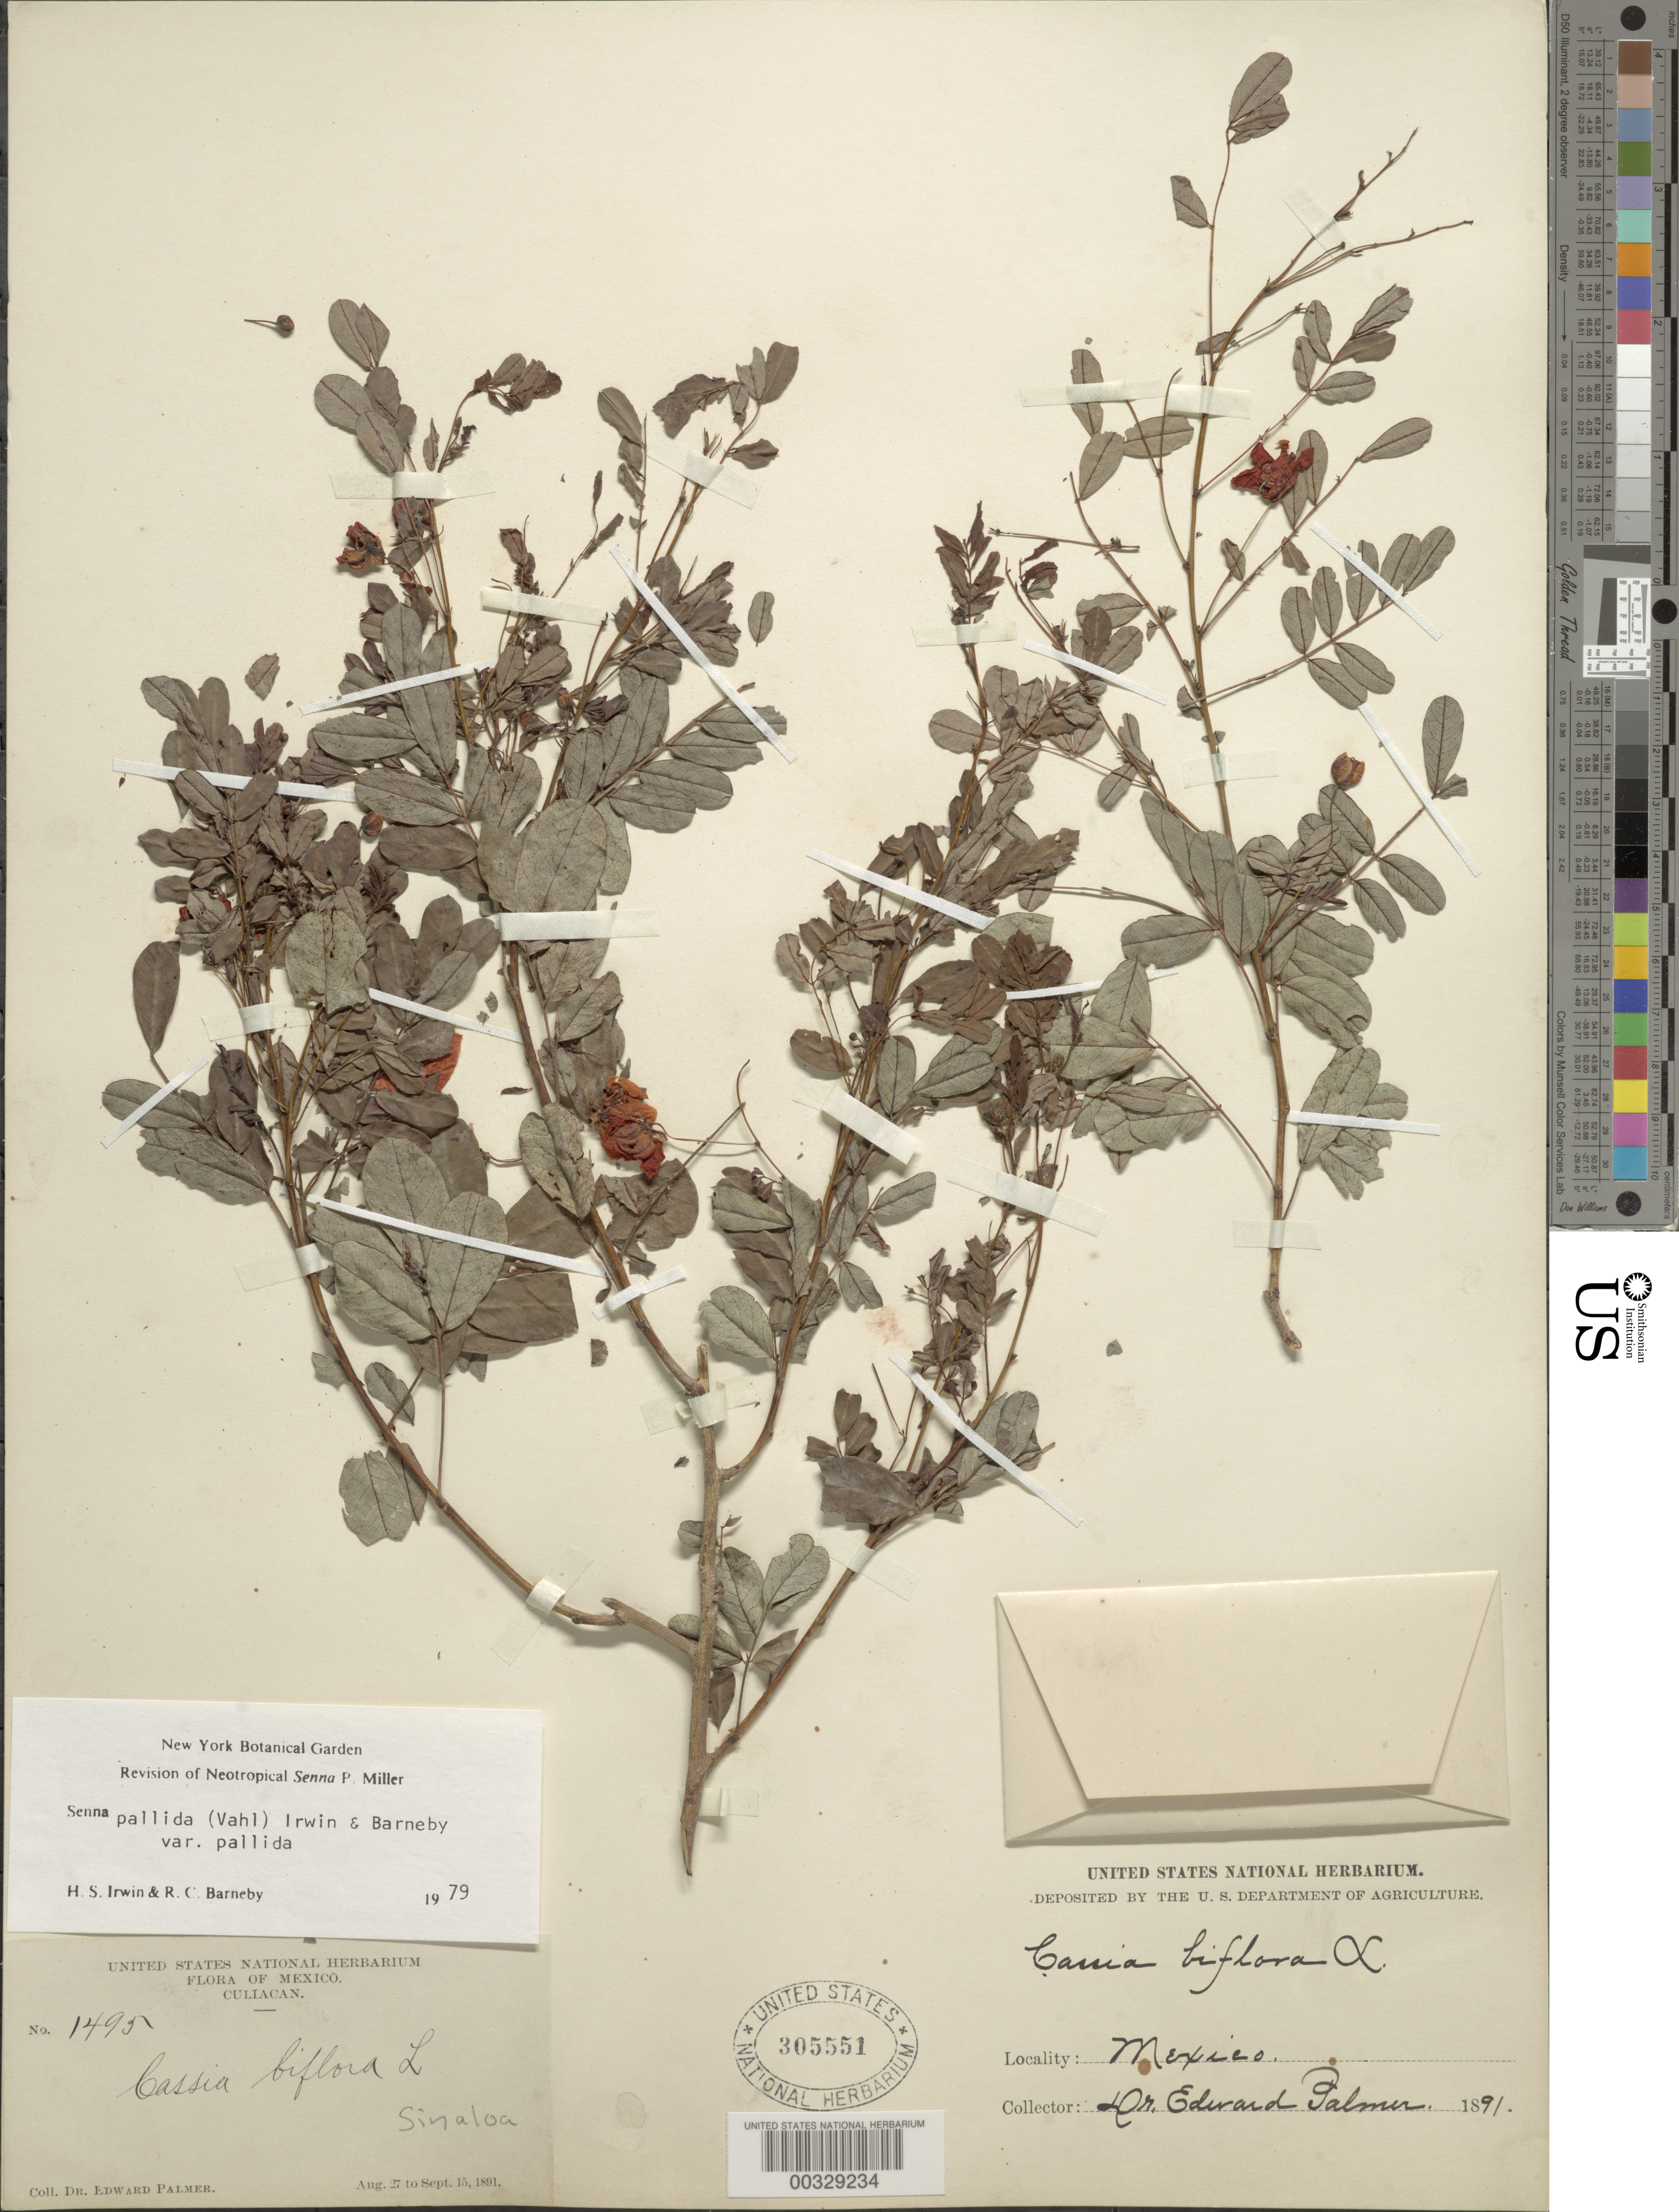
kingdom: Plantae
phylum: Tracheophyta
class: Magnoliopsida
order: Fabales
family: Fabaceae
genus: Senna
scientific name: Senna pallida var. pallida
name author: (Vahl) H.S. Irwin & Barneby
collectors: E. Palmer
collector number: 1495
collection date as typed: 27 Aug 1891 to 15 Sep 1891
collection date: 1891-08-27/1891-09-15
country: Mexico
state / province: Sinaloa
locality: Culiacan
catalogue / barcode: US 305551